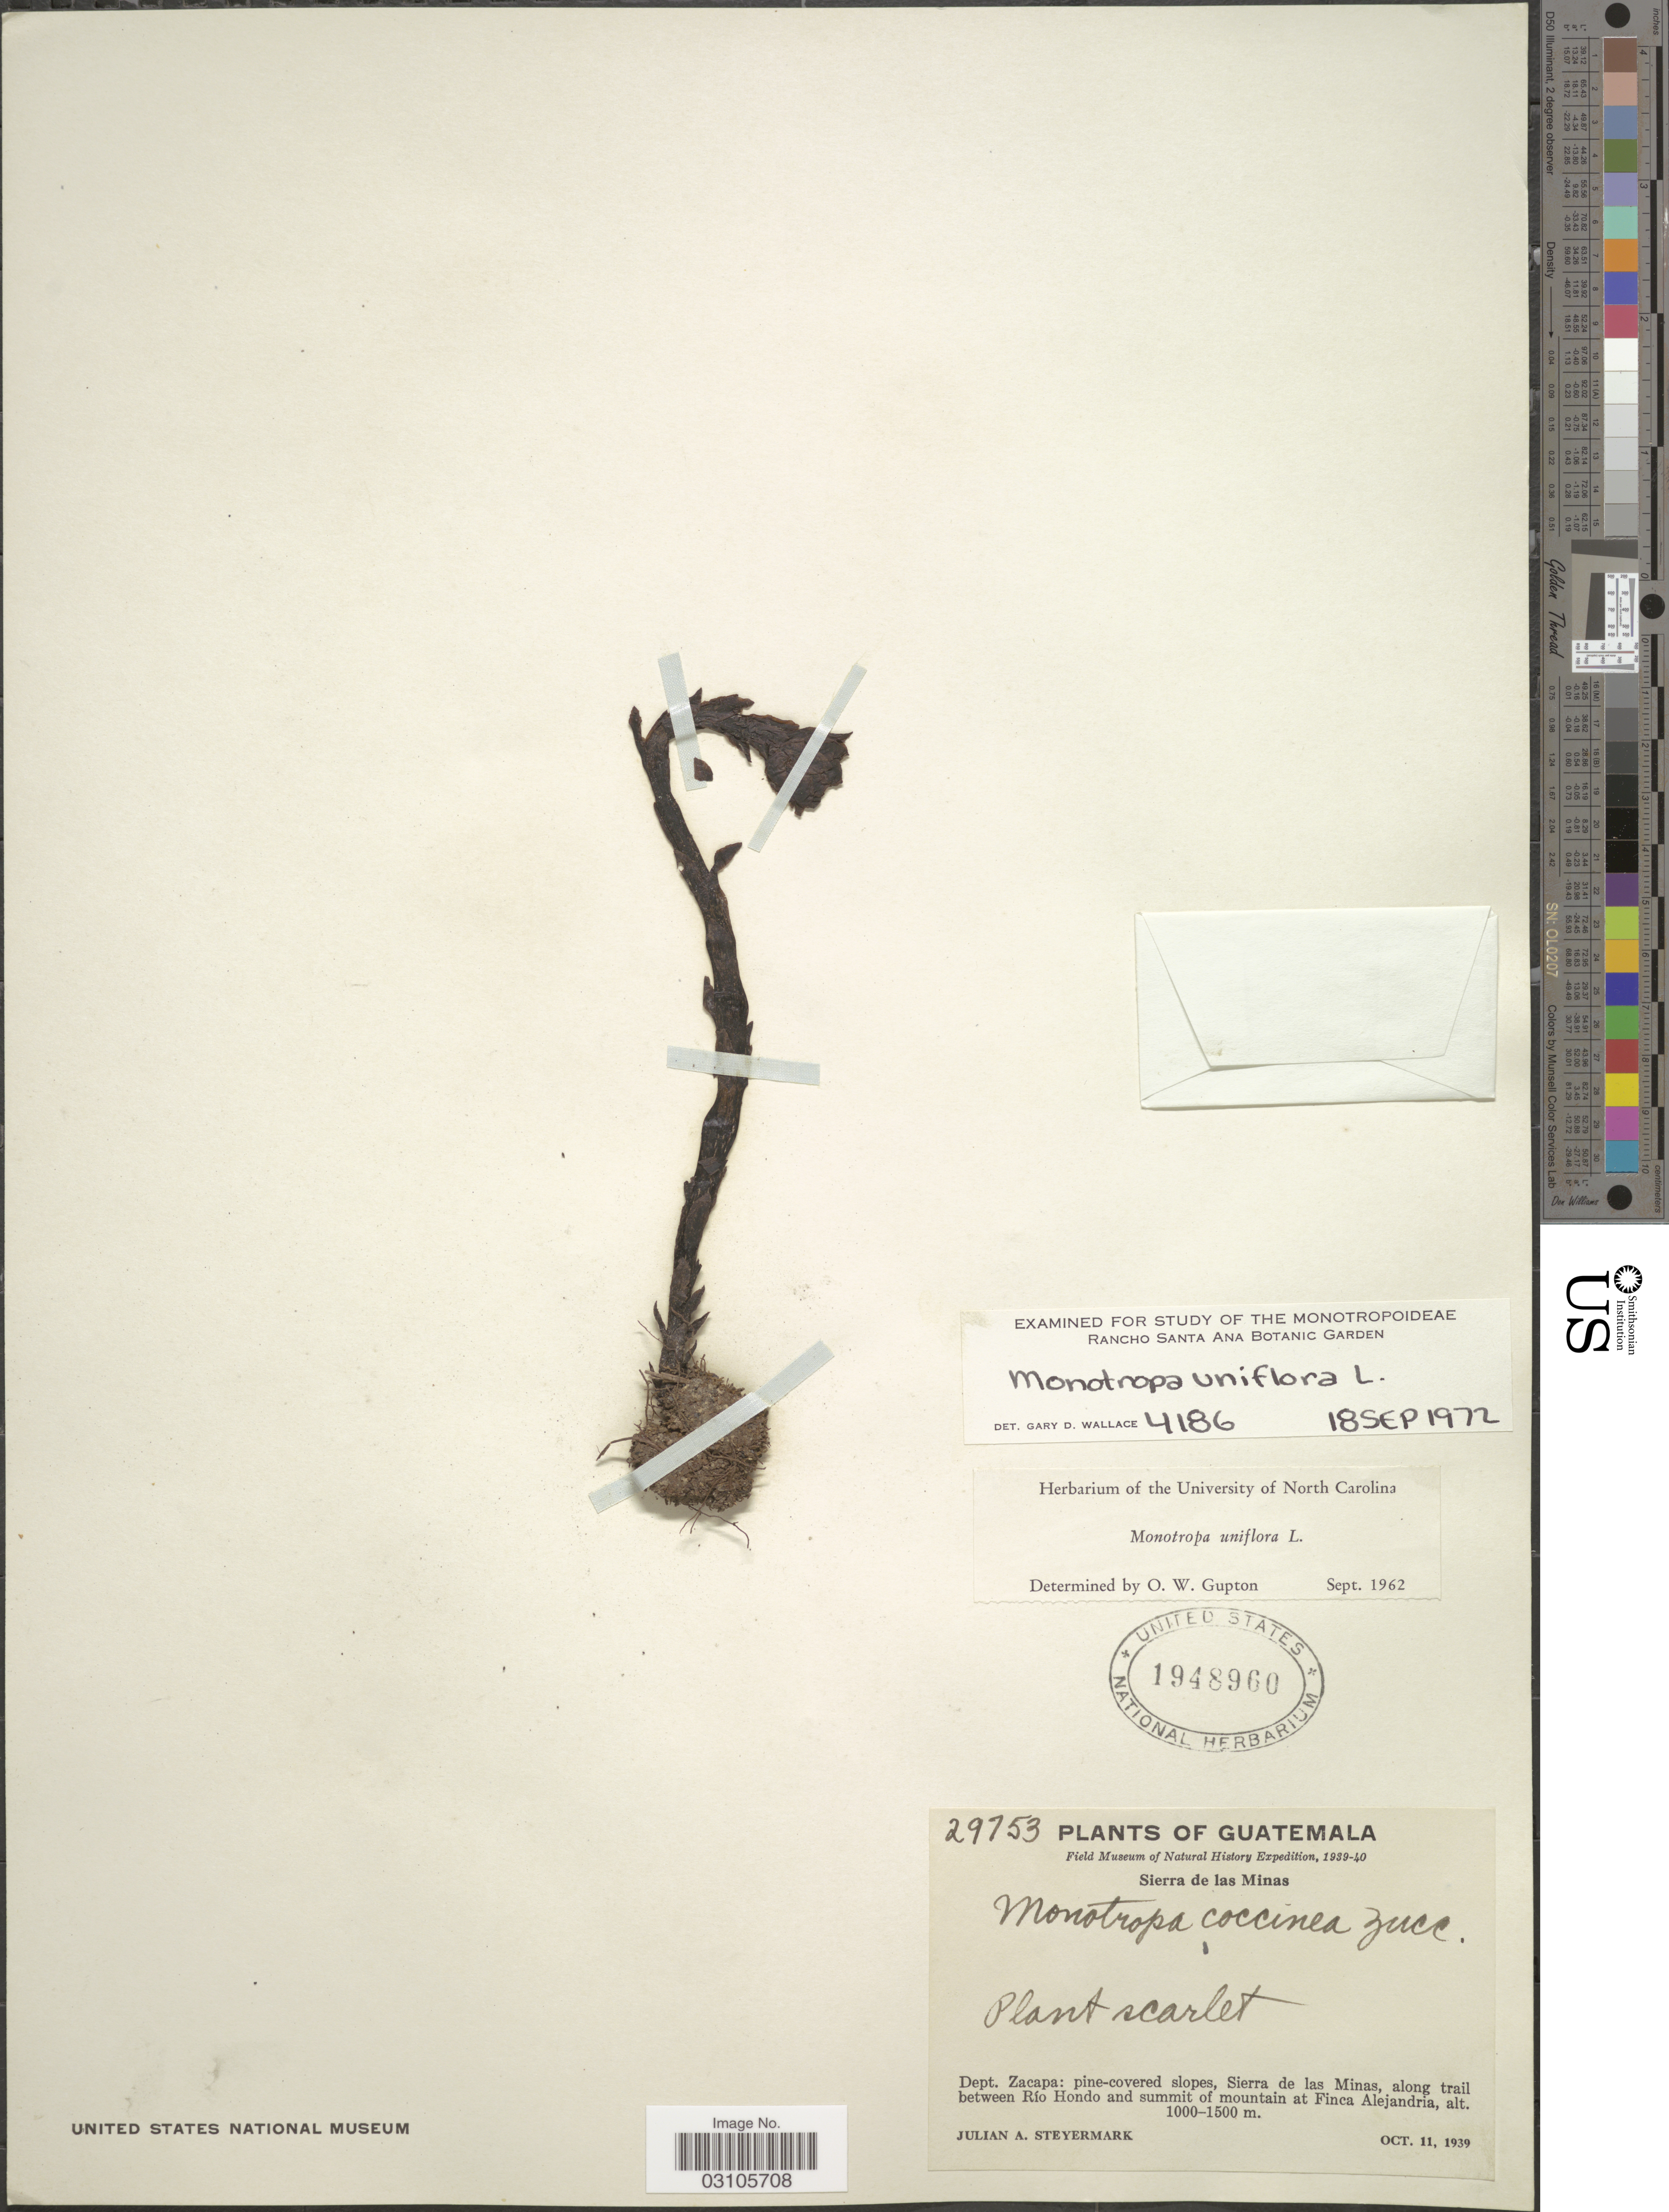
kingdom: Plantae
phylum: Tracheophyta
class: Magnoliopsida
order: Ericales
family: Ericaceae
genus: Monotropa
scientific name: Monotropa uniflora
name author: L.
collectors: J. Steyermark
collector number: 29753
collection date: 1939-10-11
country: Guatemala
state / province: Zacapa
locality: Sierra de las Minas. Dept. Zacapa: Sierra de las Minas, along trail between Río Hondo and summit of mountain at Finca Alejandria.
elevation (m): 1000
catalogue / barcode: US 1948960